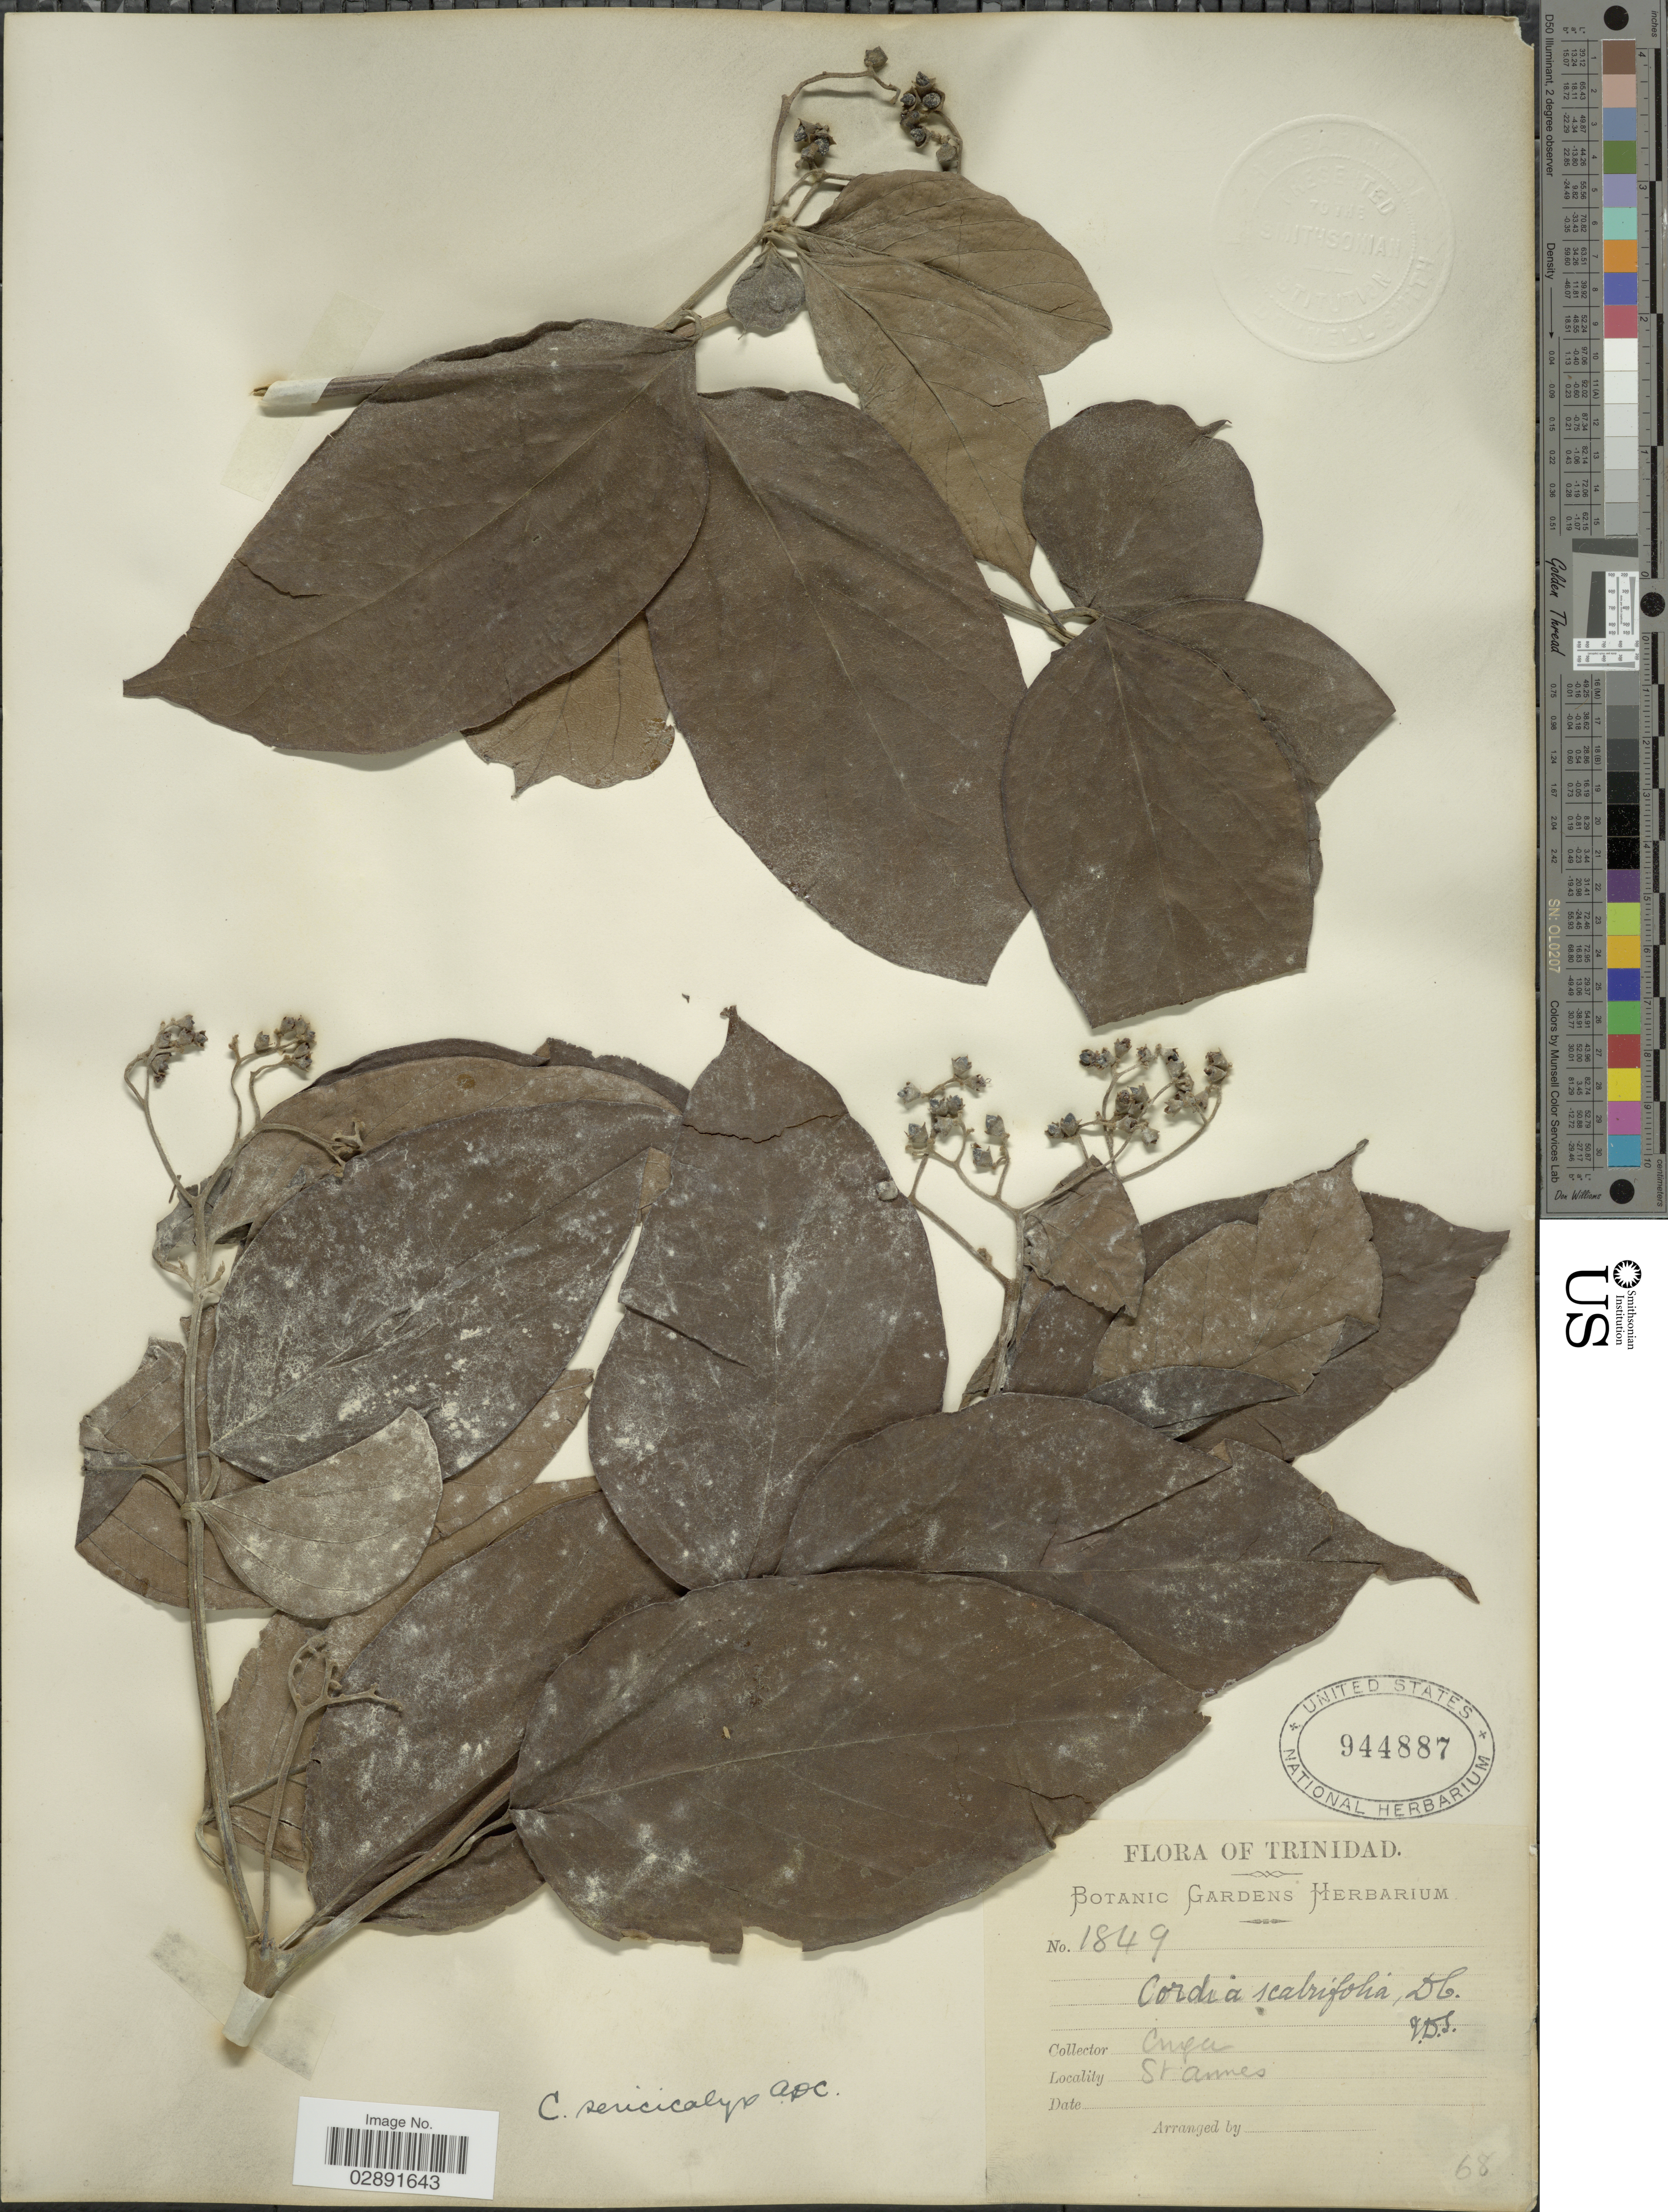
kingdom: Plantae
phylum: Tracheophyta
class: Magnoliopsida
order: Boraginales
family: Cordiaceae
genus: Cordia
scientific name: Cordia sericicalyx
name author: A. DC. in DC.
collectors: H. Crueger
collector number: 1849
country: Trinidad and Tobago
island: Trinidad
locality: Trinidad. St. Annes.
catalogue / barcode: US 944887